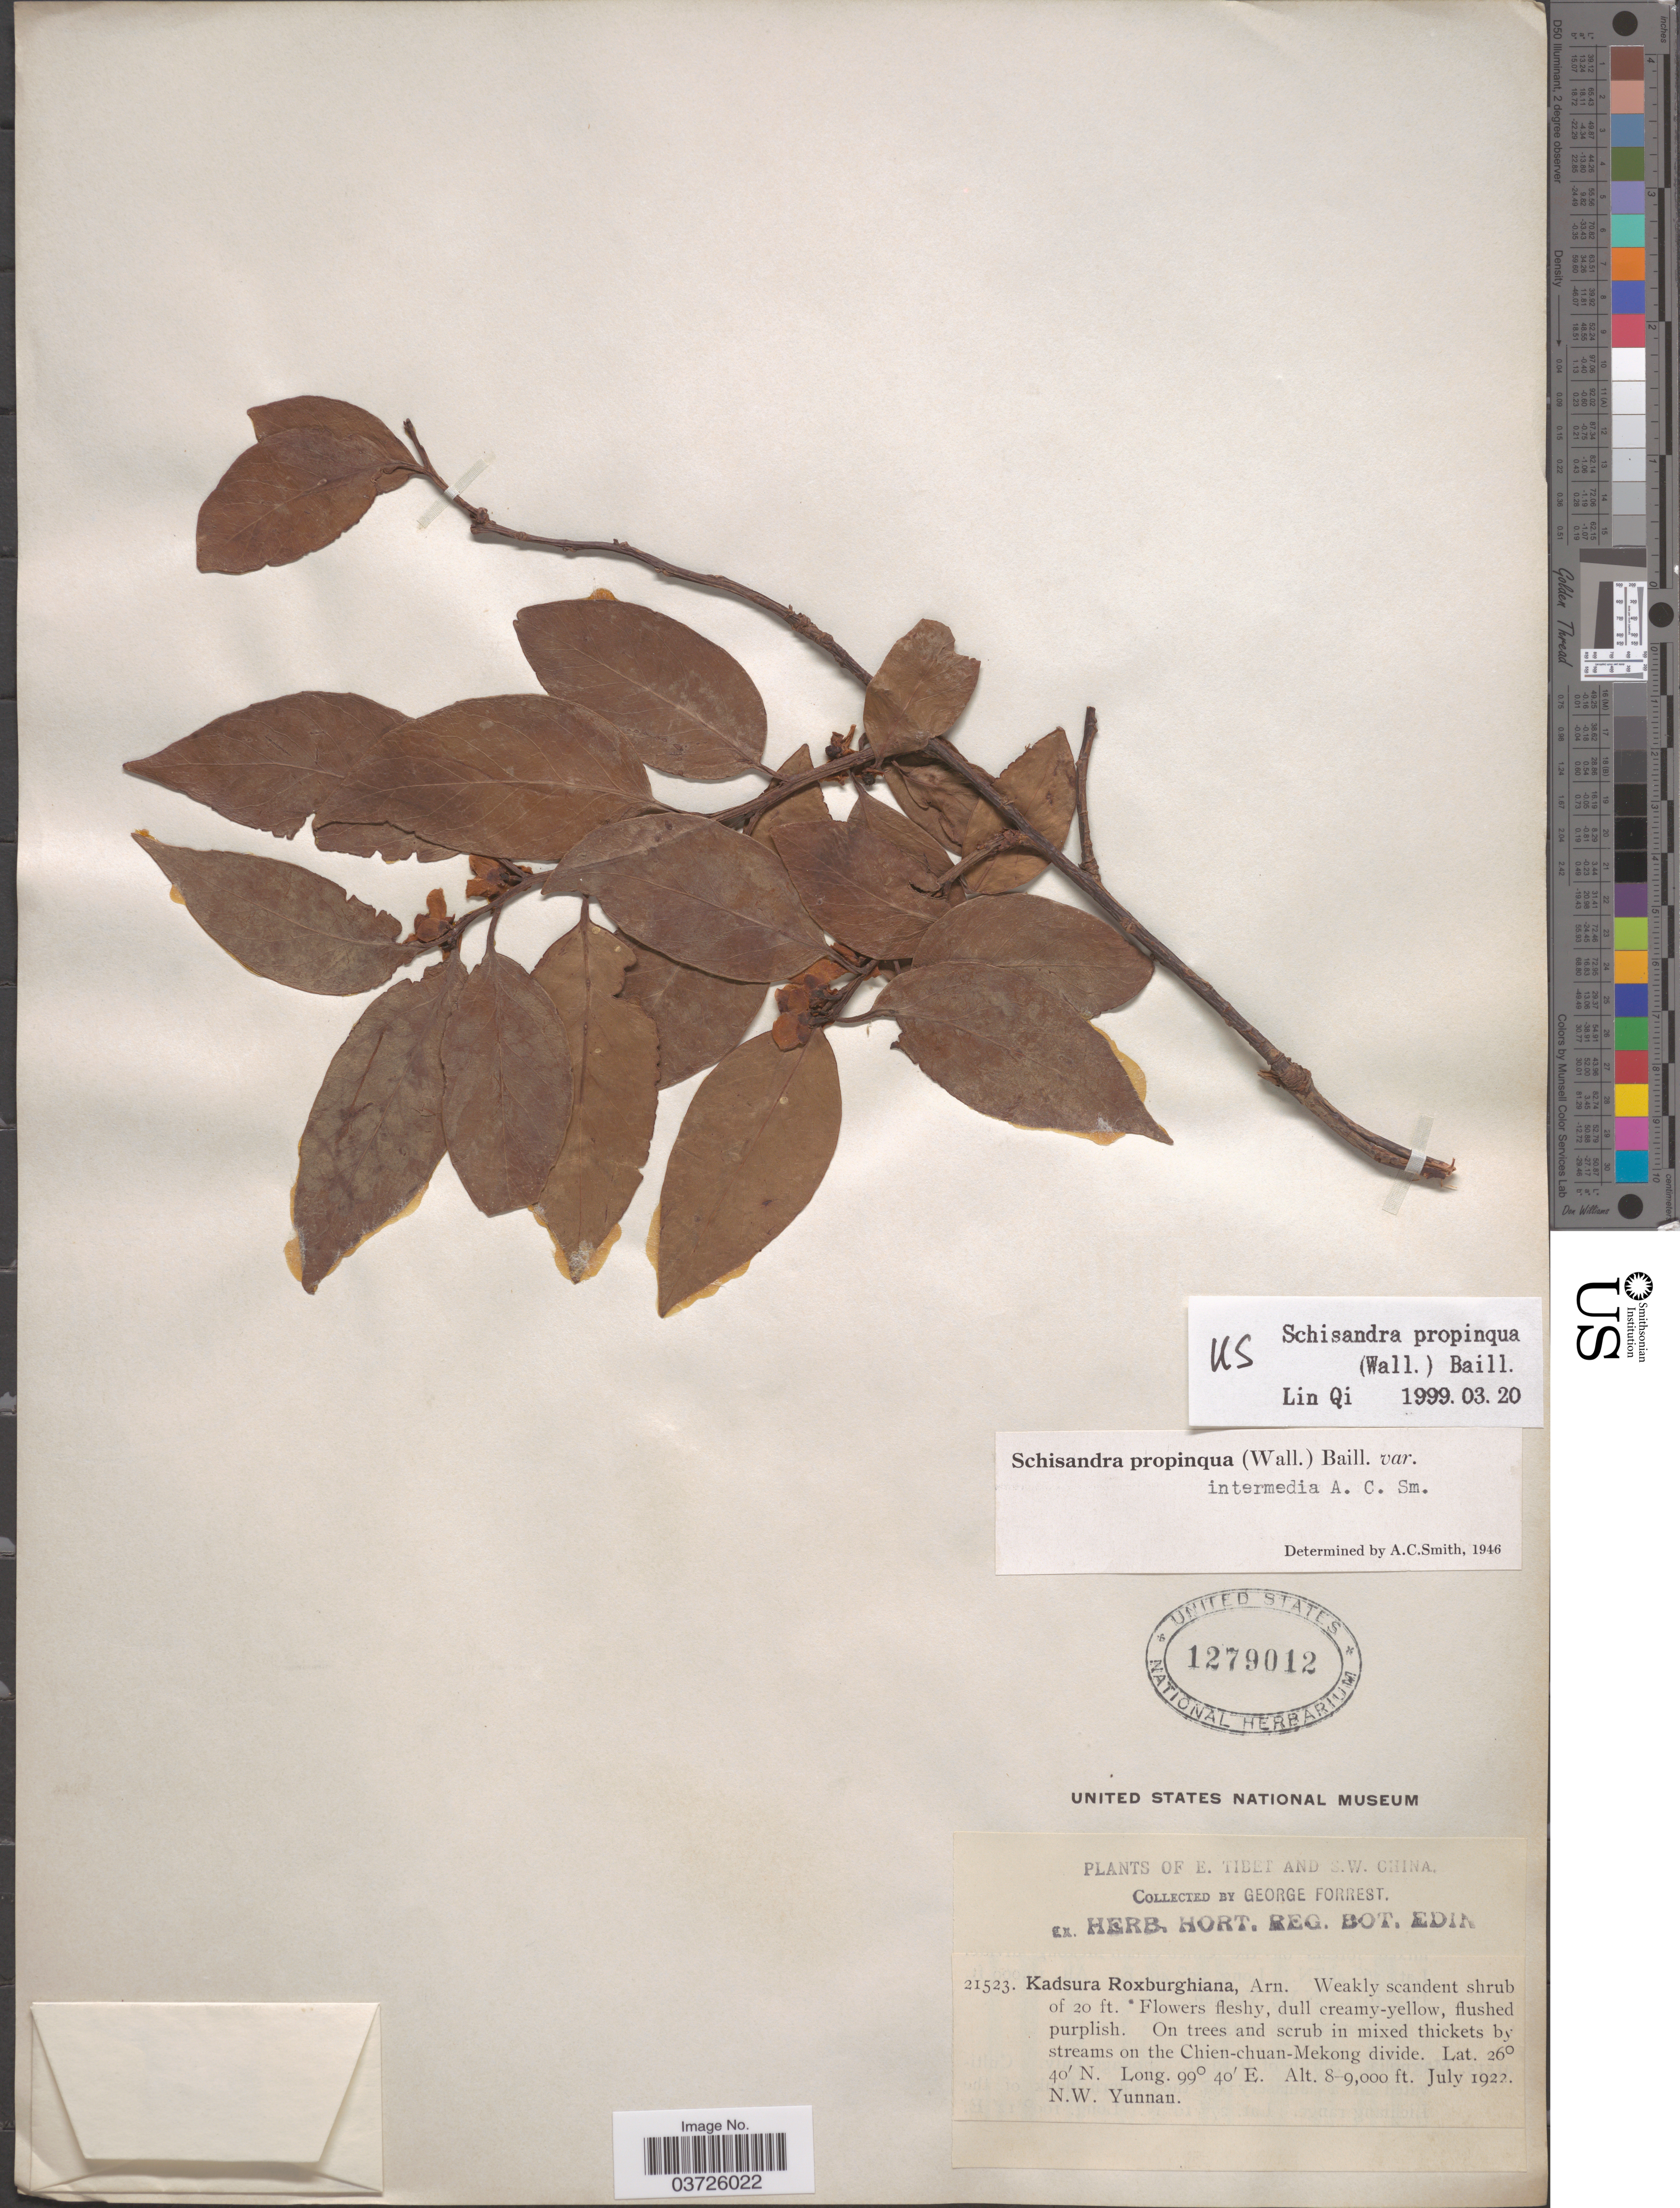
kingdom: Plantae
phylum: Tracheophyta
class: Magnoliopsida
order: Austrobaileyales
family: Schisandraceae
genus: Schisandra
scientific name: Schisandra propinqua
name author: (Wall.) Baill.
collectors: G. Forrest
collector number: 21523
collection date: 1922-07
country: China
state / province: Yunnan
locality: S. W. China. Streams on the Chien-chuan-Mekong divide. N. W. Yunnan.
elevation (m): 2438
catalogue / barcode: US 1279012